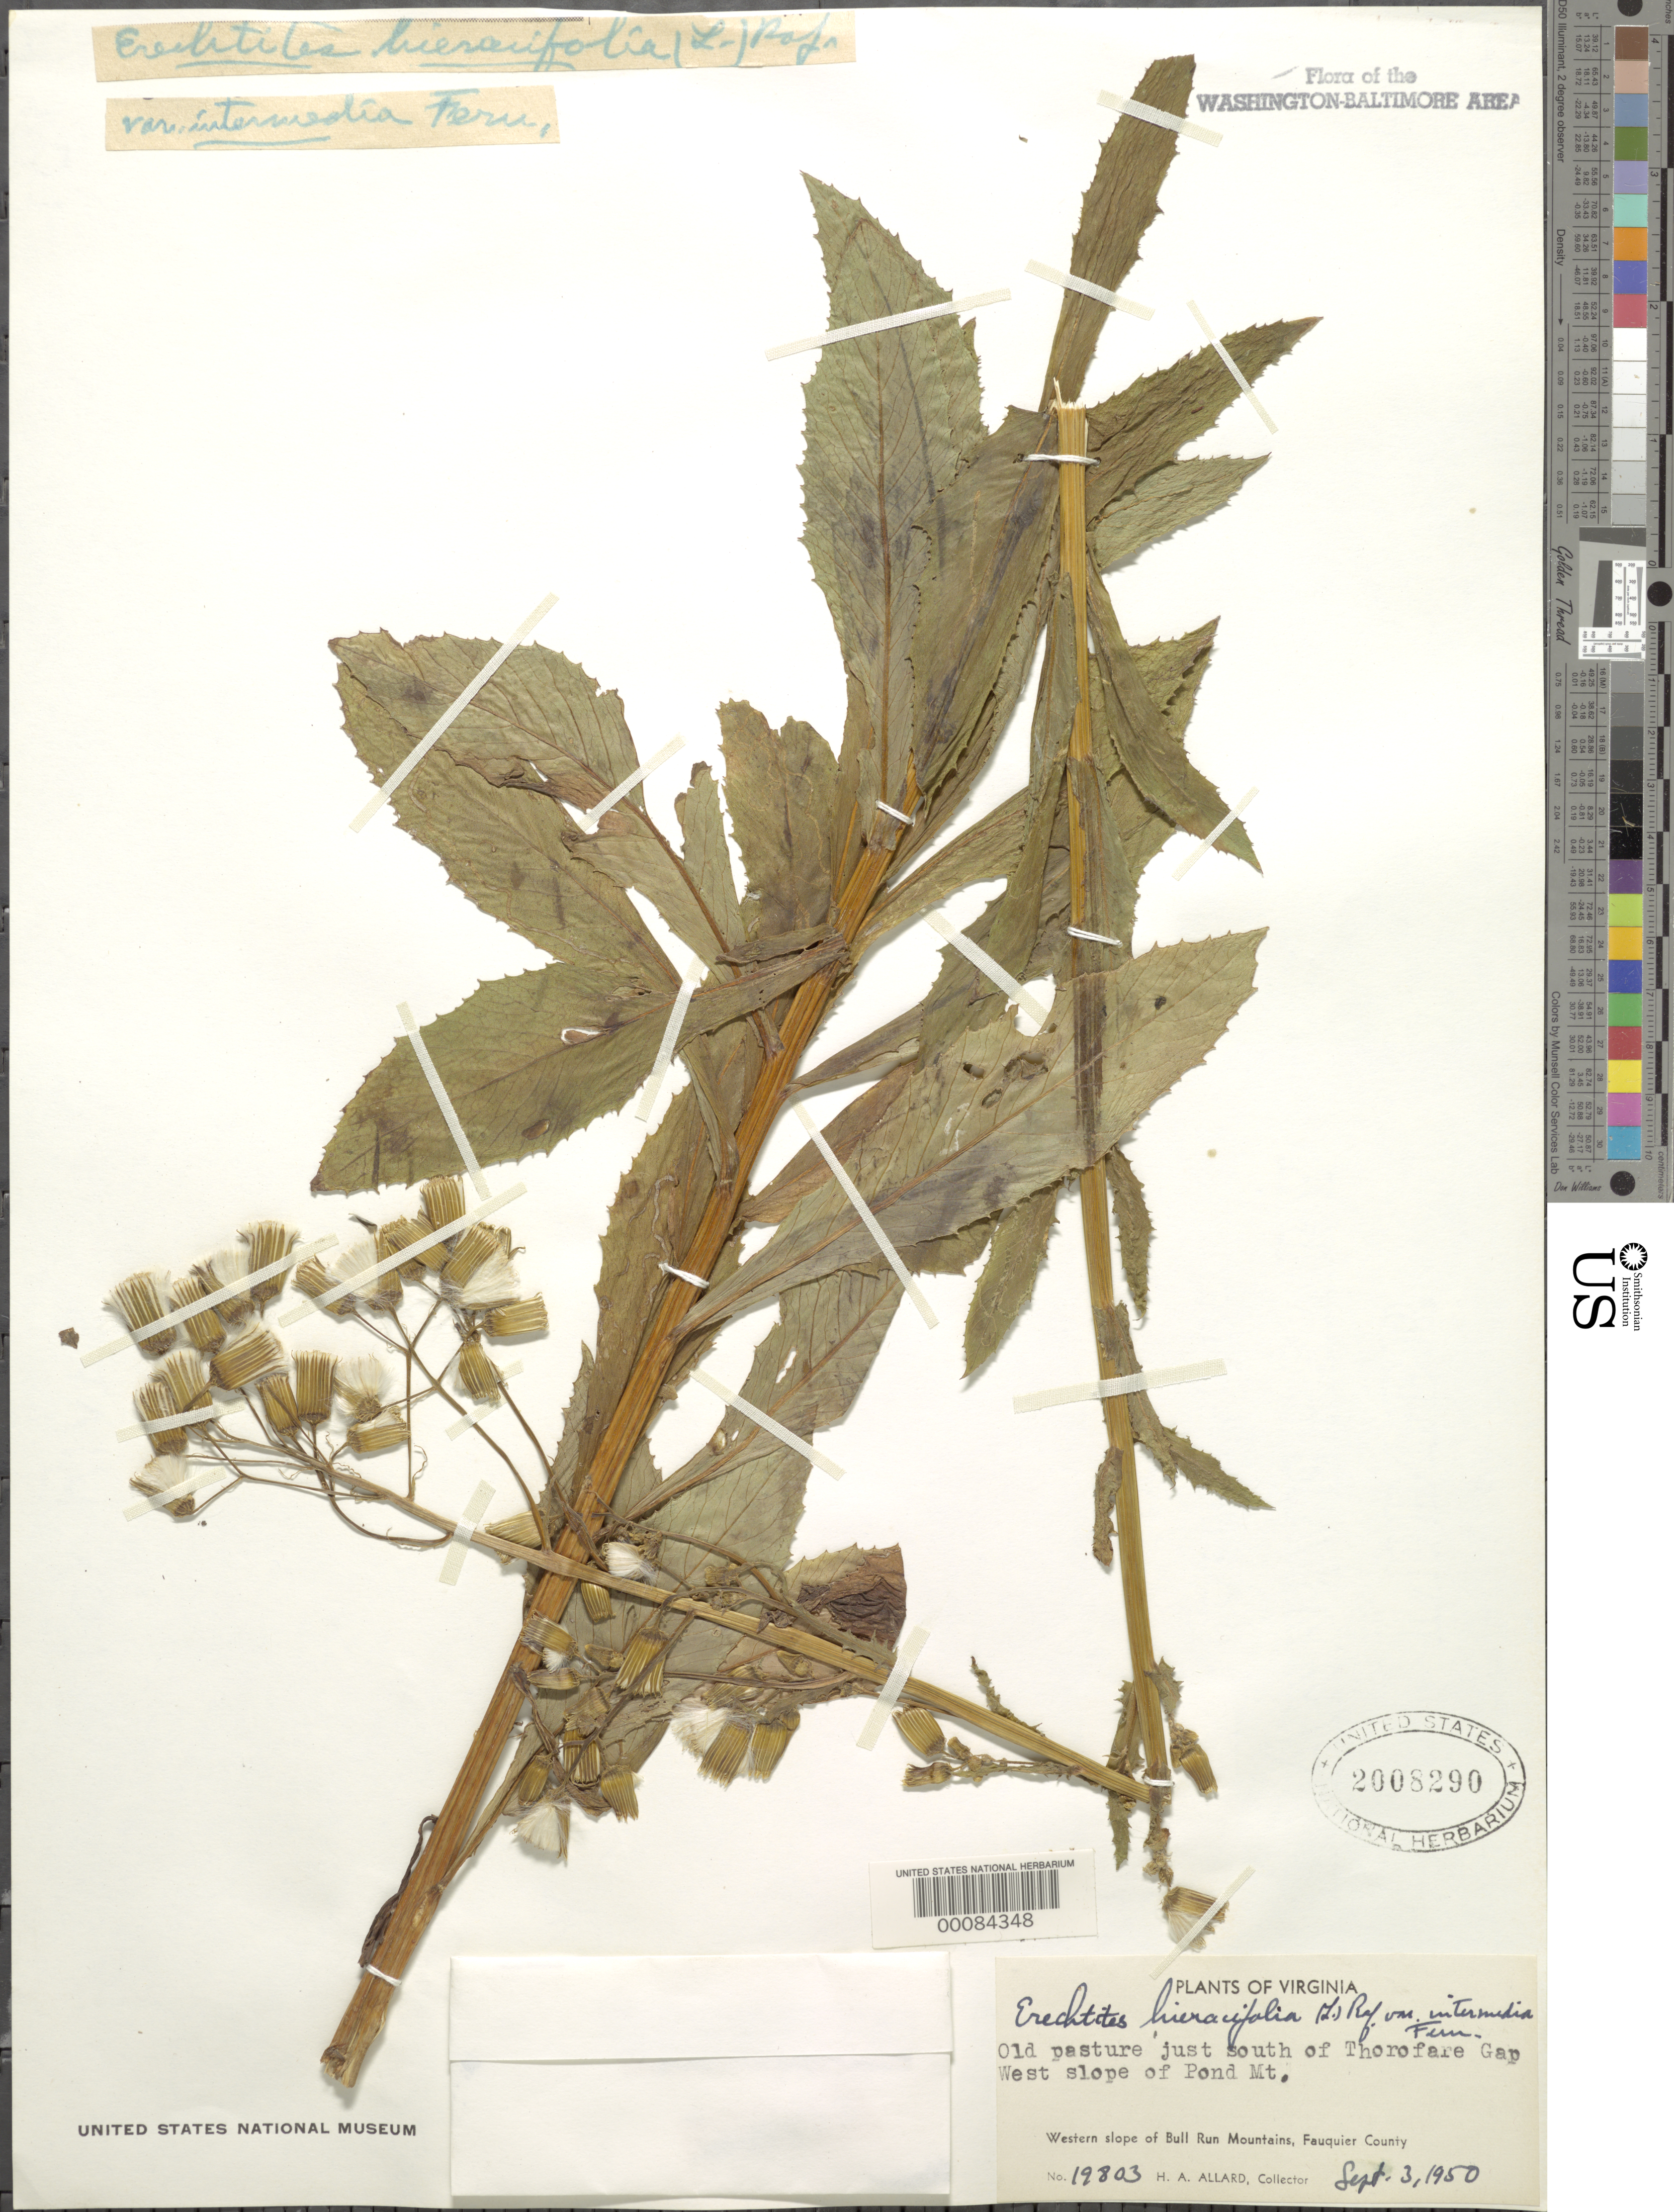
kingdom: Plantae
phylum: Tracheophyta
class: Magnoliopsida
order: Asterales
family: Asteraceae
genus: Erechtites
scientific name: Erechtites hieraciifolius var. intermedius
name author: Fernald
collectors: H. A. Allard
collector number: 19803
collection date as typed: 03 Sep 1950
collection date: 1950-09-03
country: United States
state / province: Virginia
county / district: Fauquier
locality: South of Thorofare Gap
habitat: Old pasture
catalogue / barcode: US 2008290